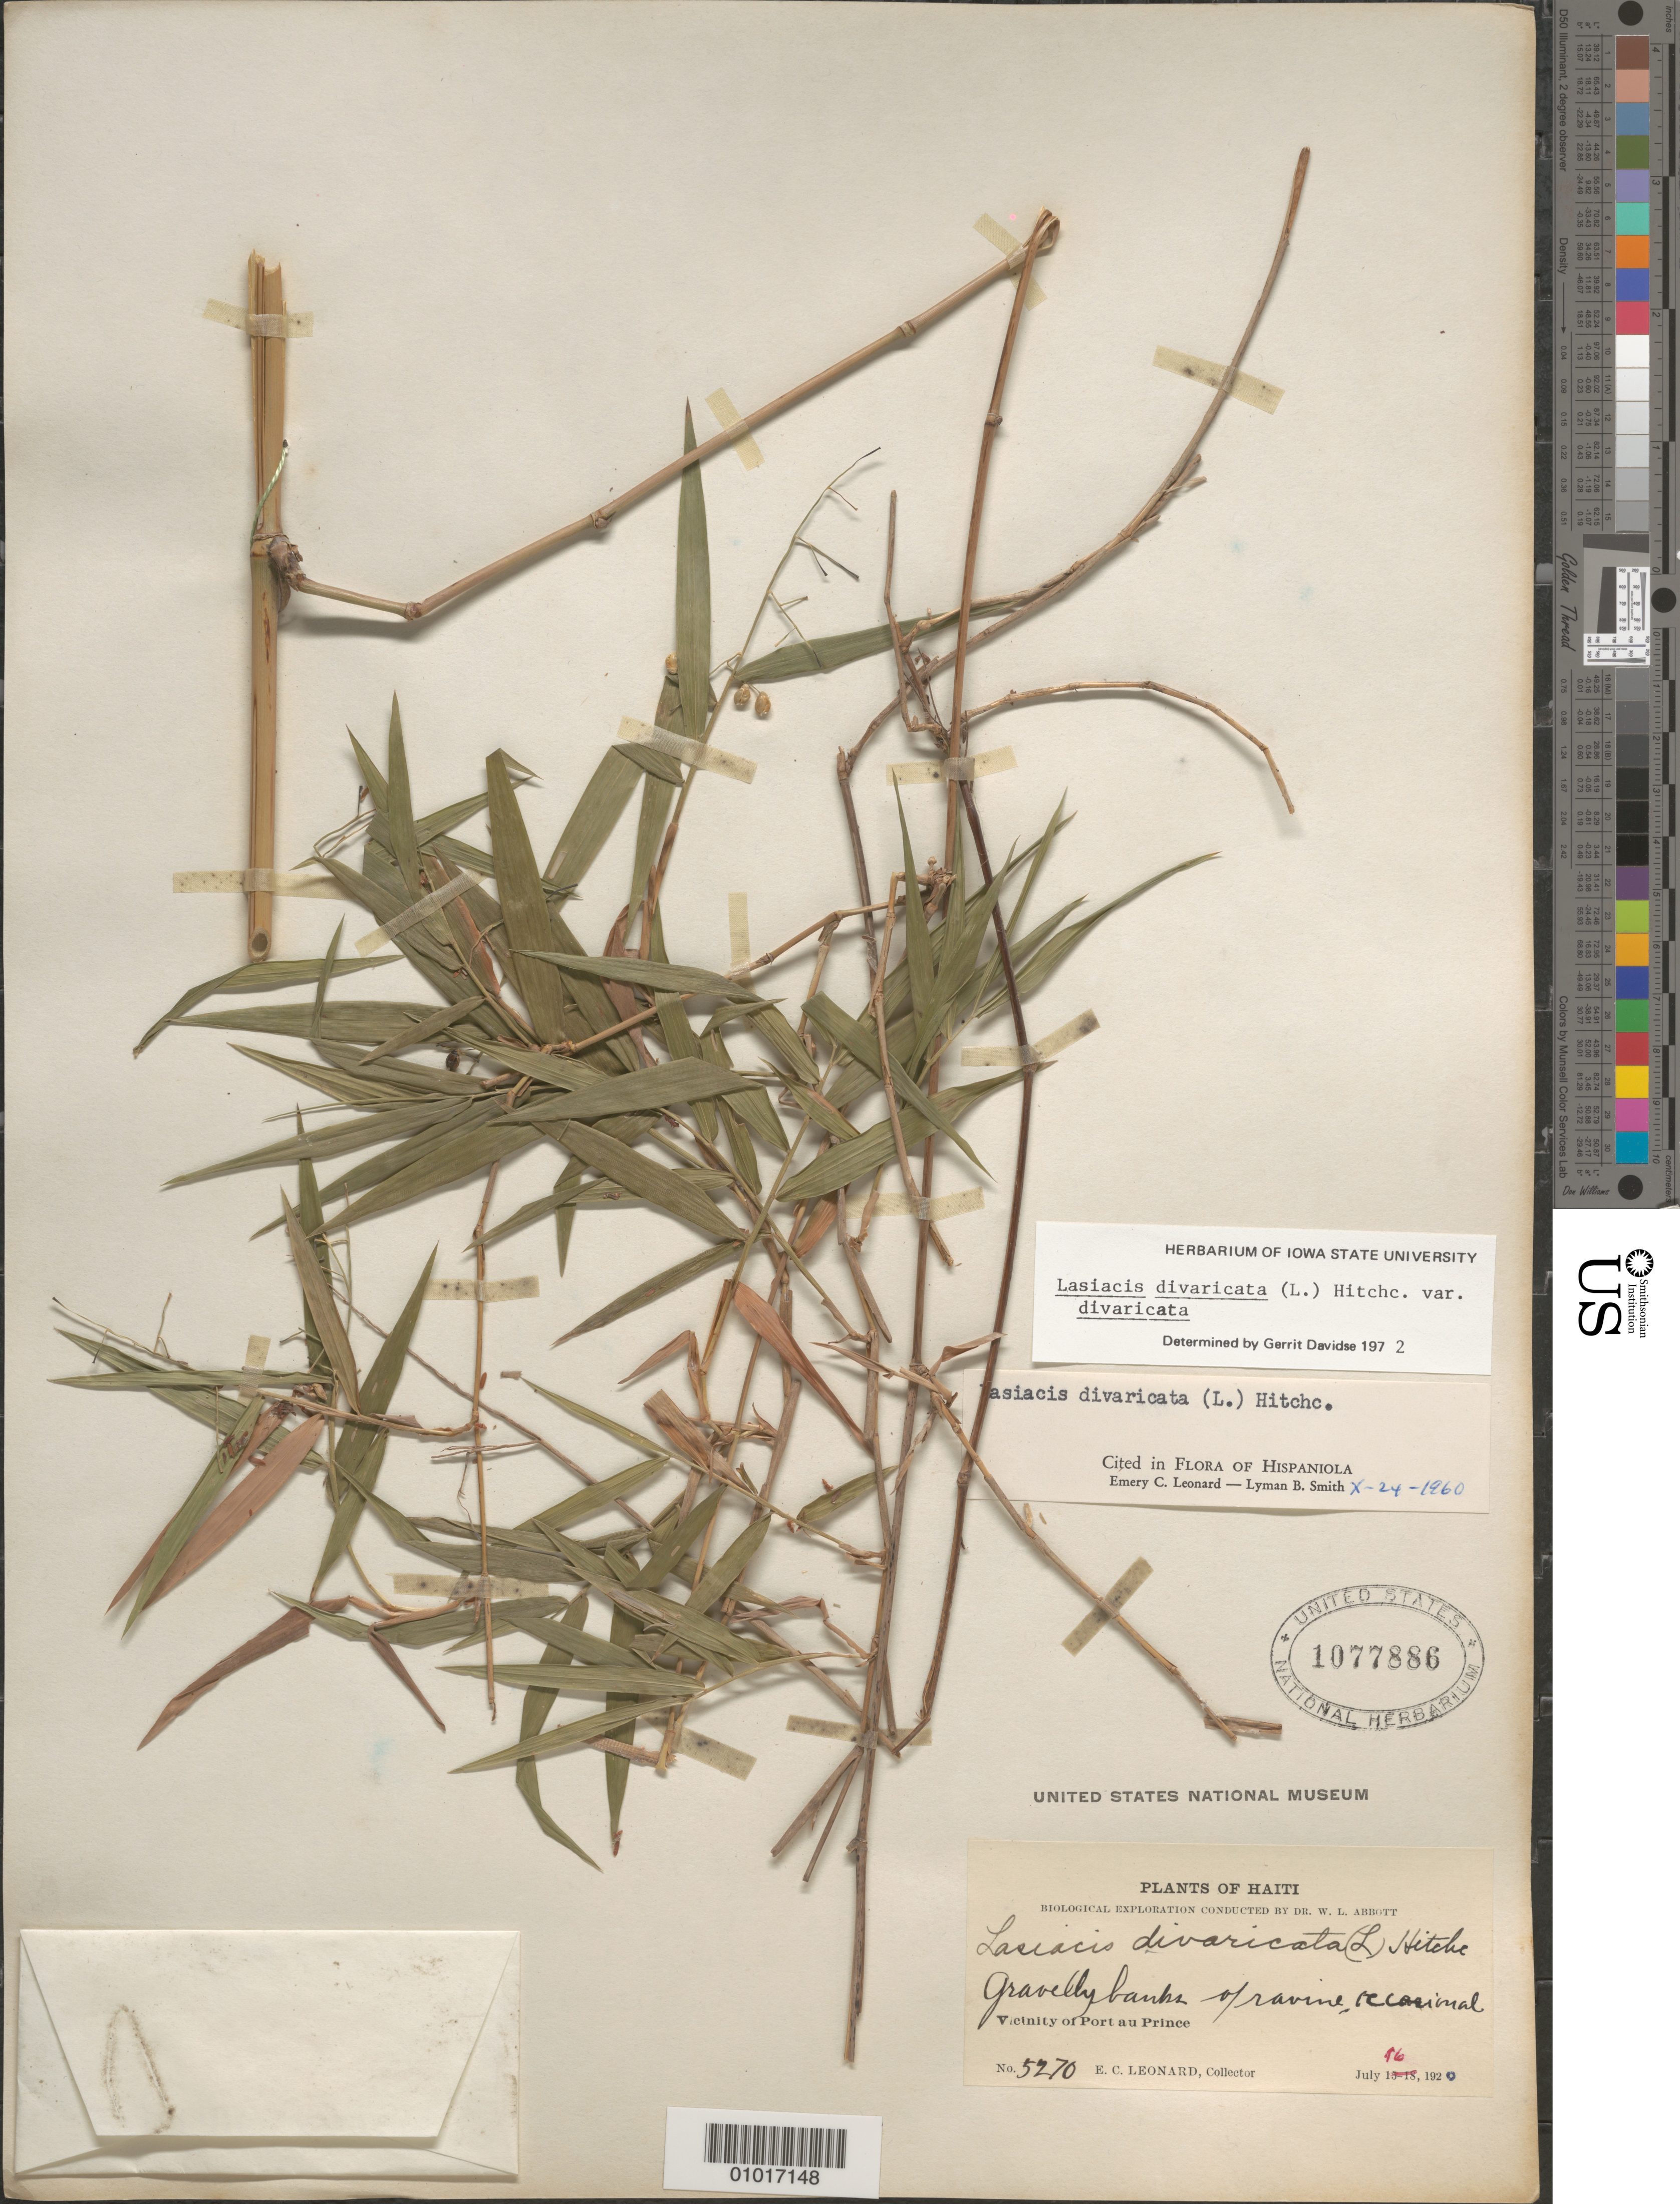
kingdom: Plantae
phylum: Tracheophyta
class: Liliopsida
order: Poales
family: Poaceae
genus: Lasiacis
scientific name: Lasiacis divaricata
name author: (L.) Hitchc.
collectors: E. C. Leonard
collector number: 5270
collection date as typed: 16 Jul 1920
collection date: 1920-07-16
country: Haiti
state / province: Óuest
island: Hispaniola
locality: Vicinity of Port au Prince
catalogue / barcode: US 1077886